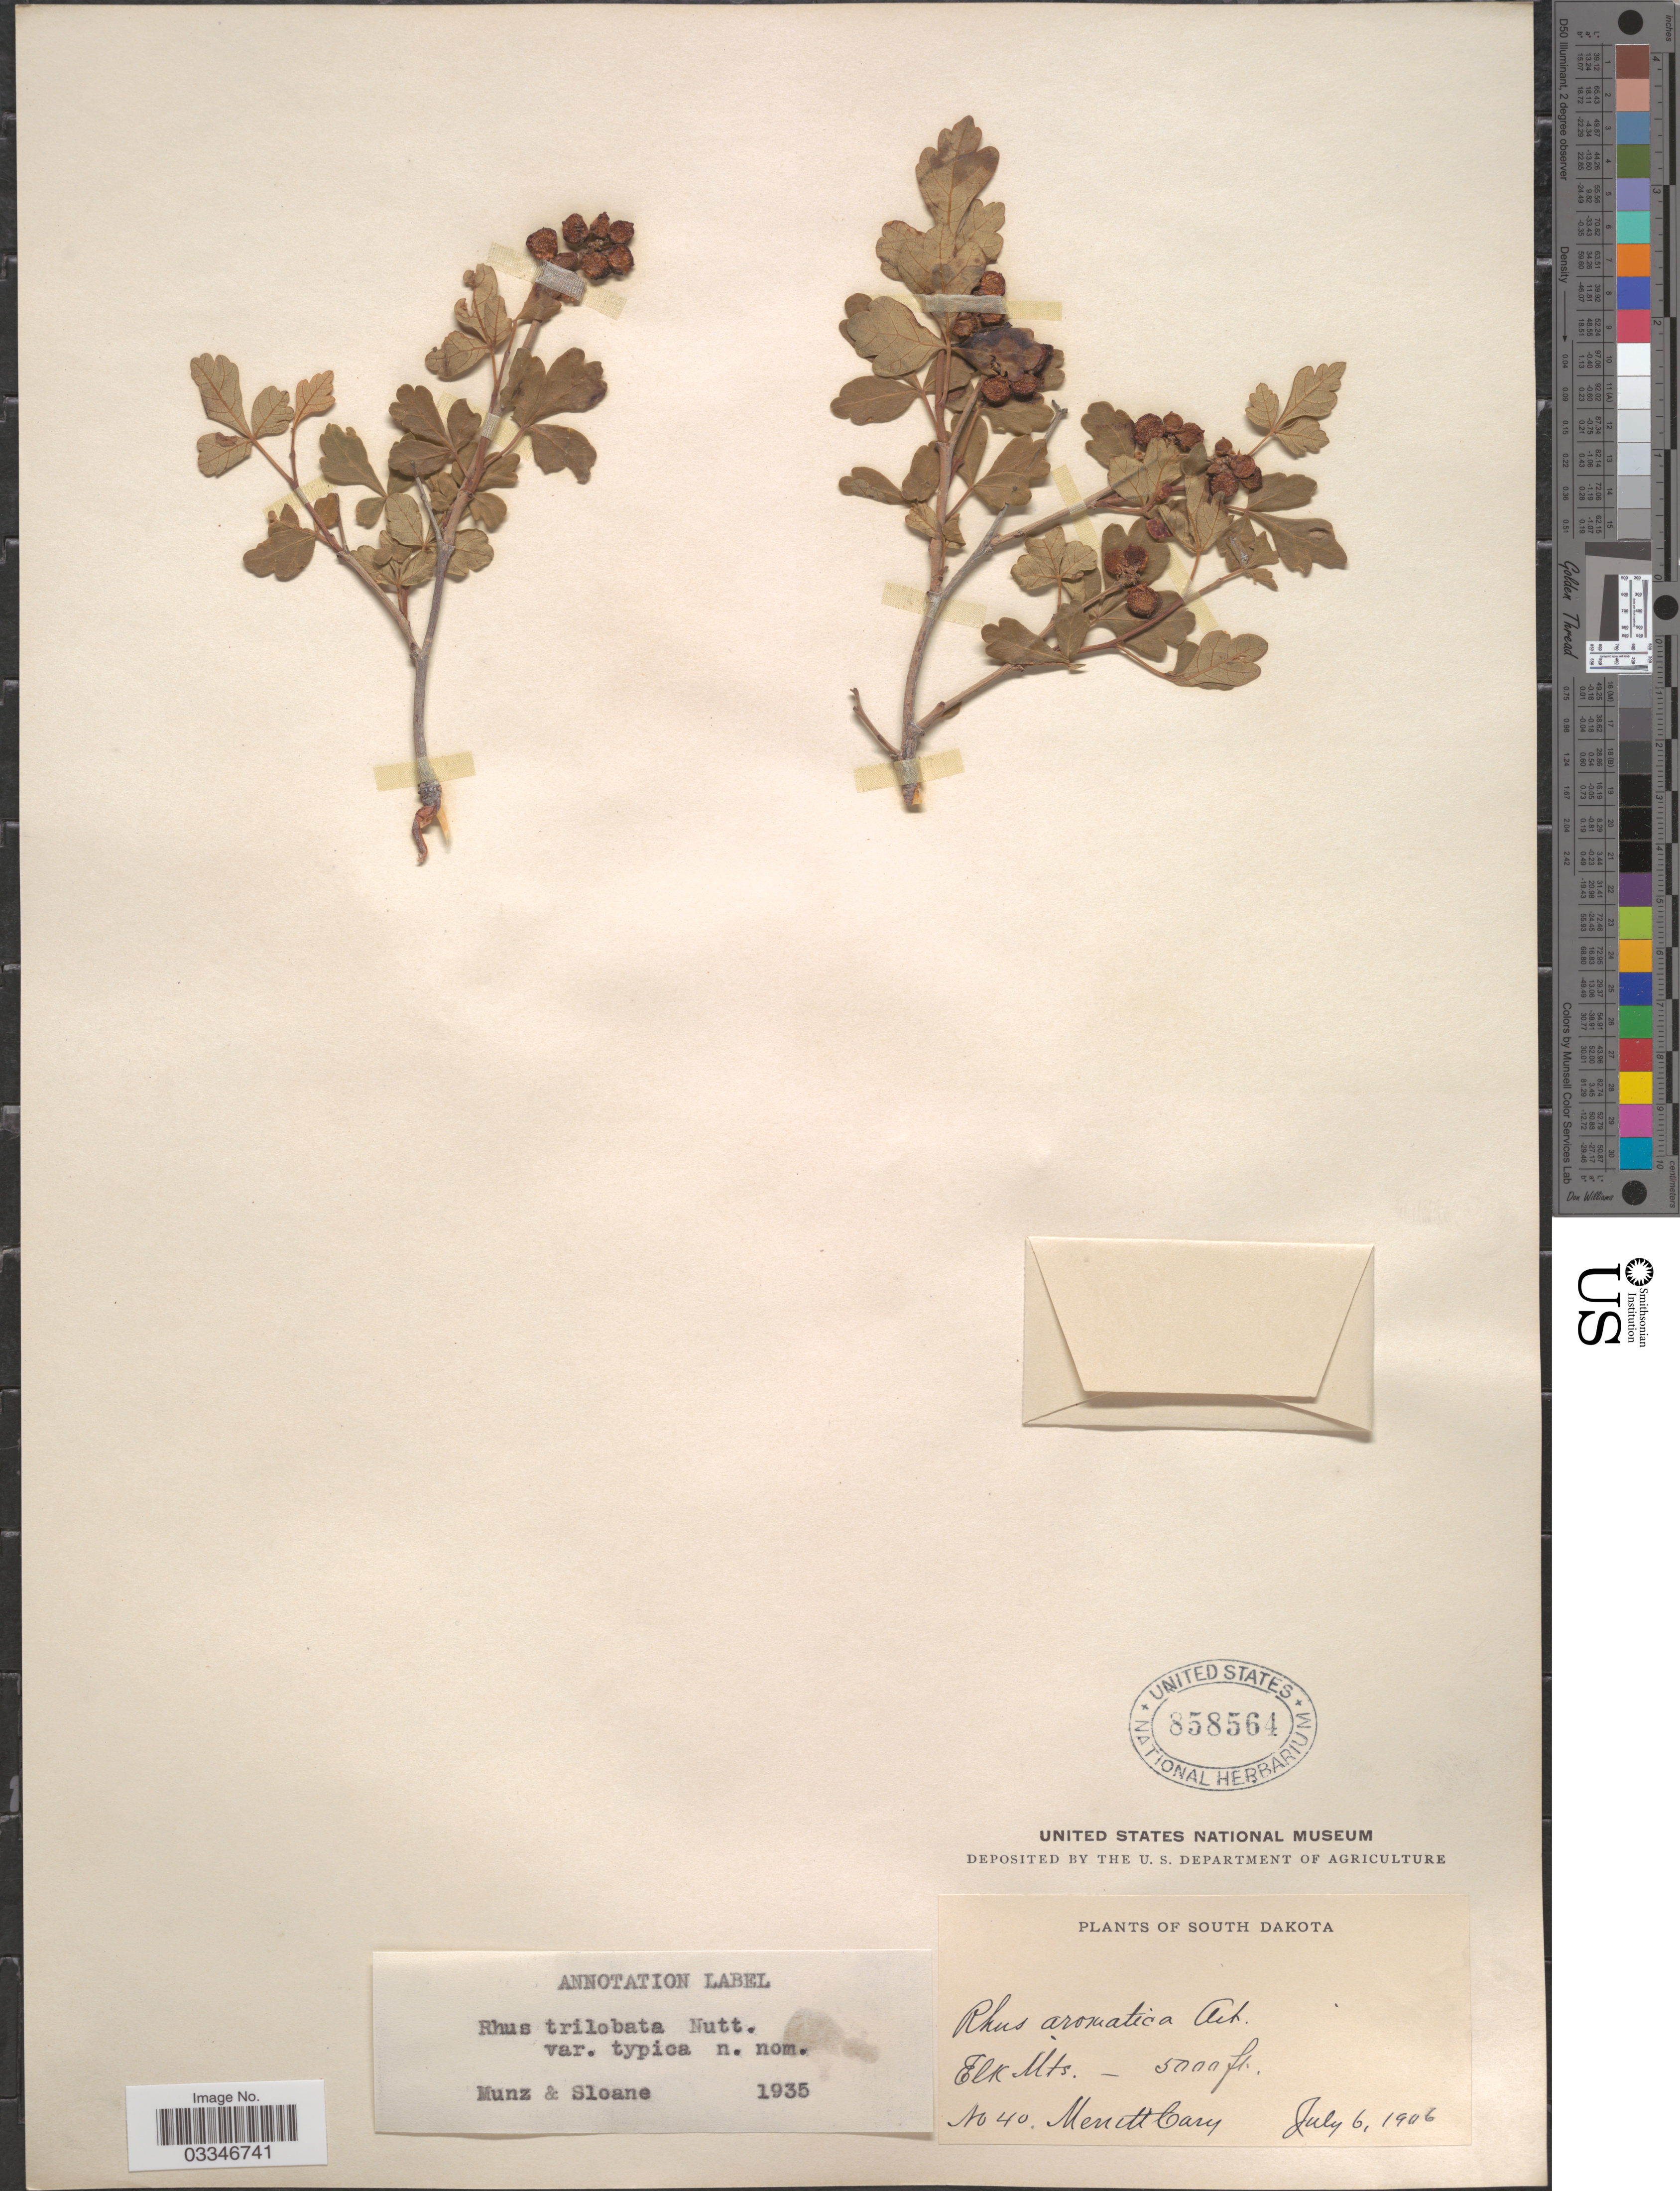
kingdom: Plantae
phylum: Tracheophyta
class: Magnoliopsida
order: Sapindales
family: Anacardiaceae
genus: Rhus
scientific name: Rhus trilobata var. typica Munz & Sloane ined.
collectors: M. Cary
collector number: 40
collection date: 1906-07-06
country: United States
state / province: South Dakota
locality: Elk Mts.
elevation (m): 1524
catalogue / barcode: US 858564